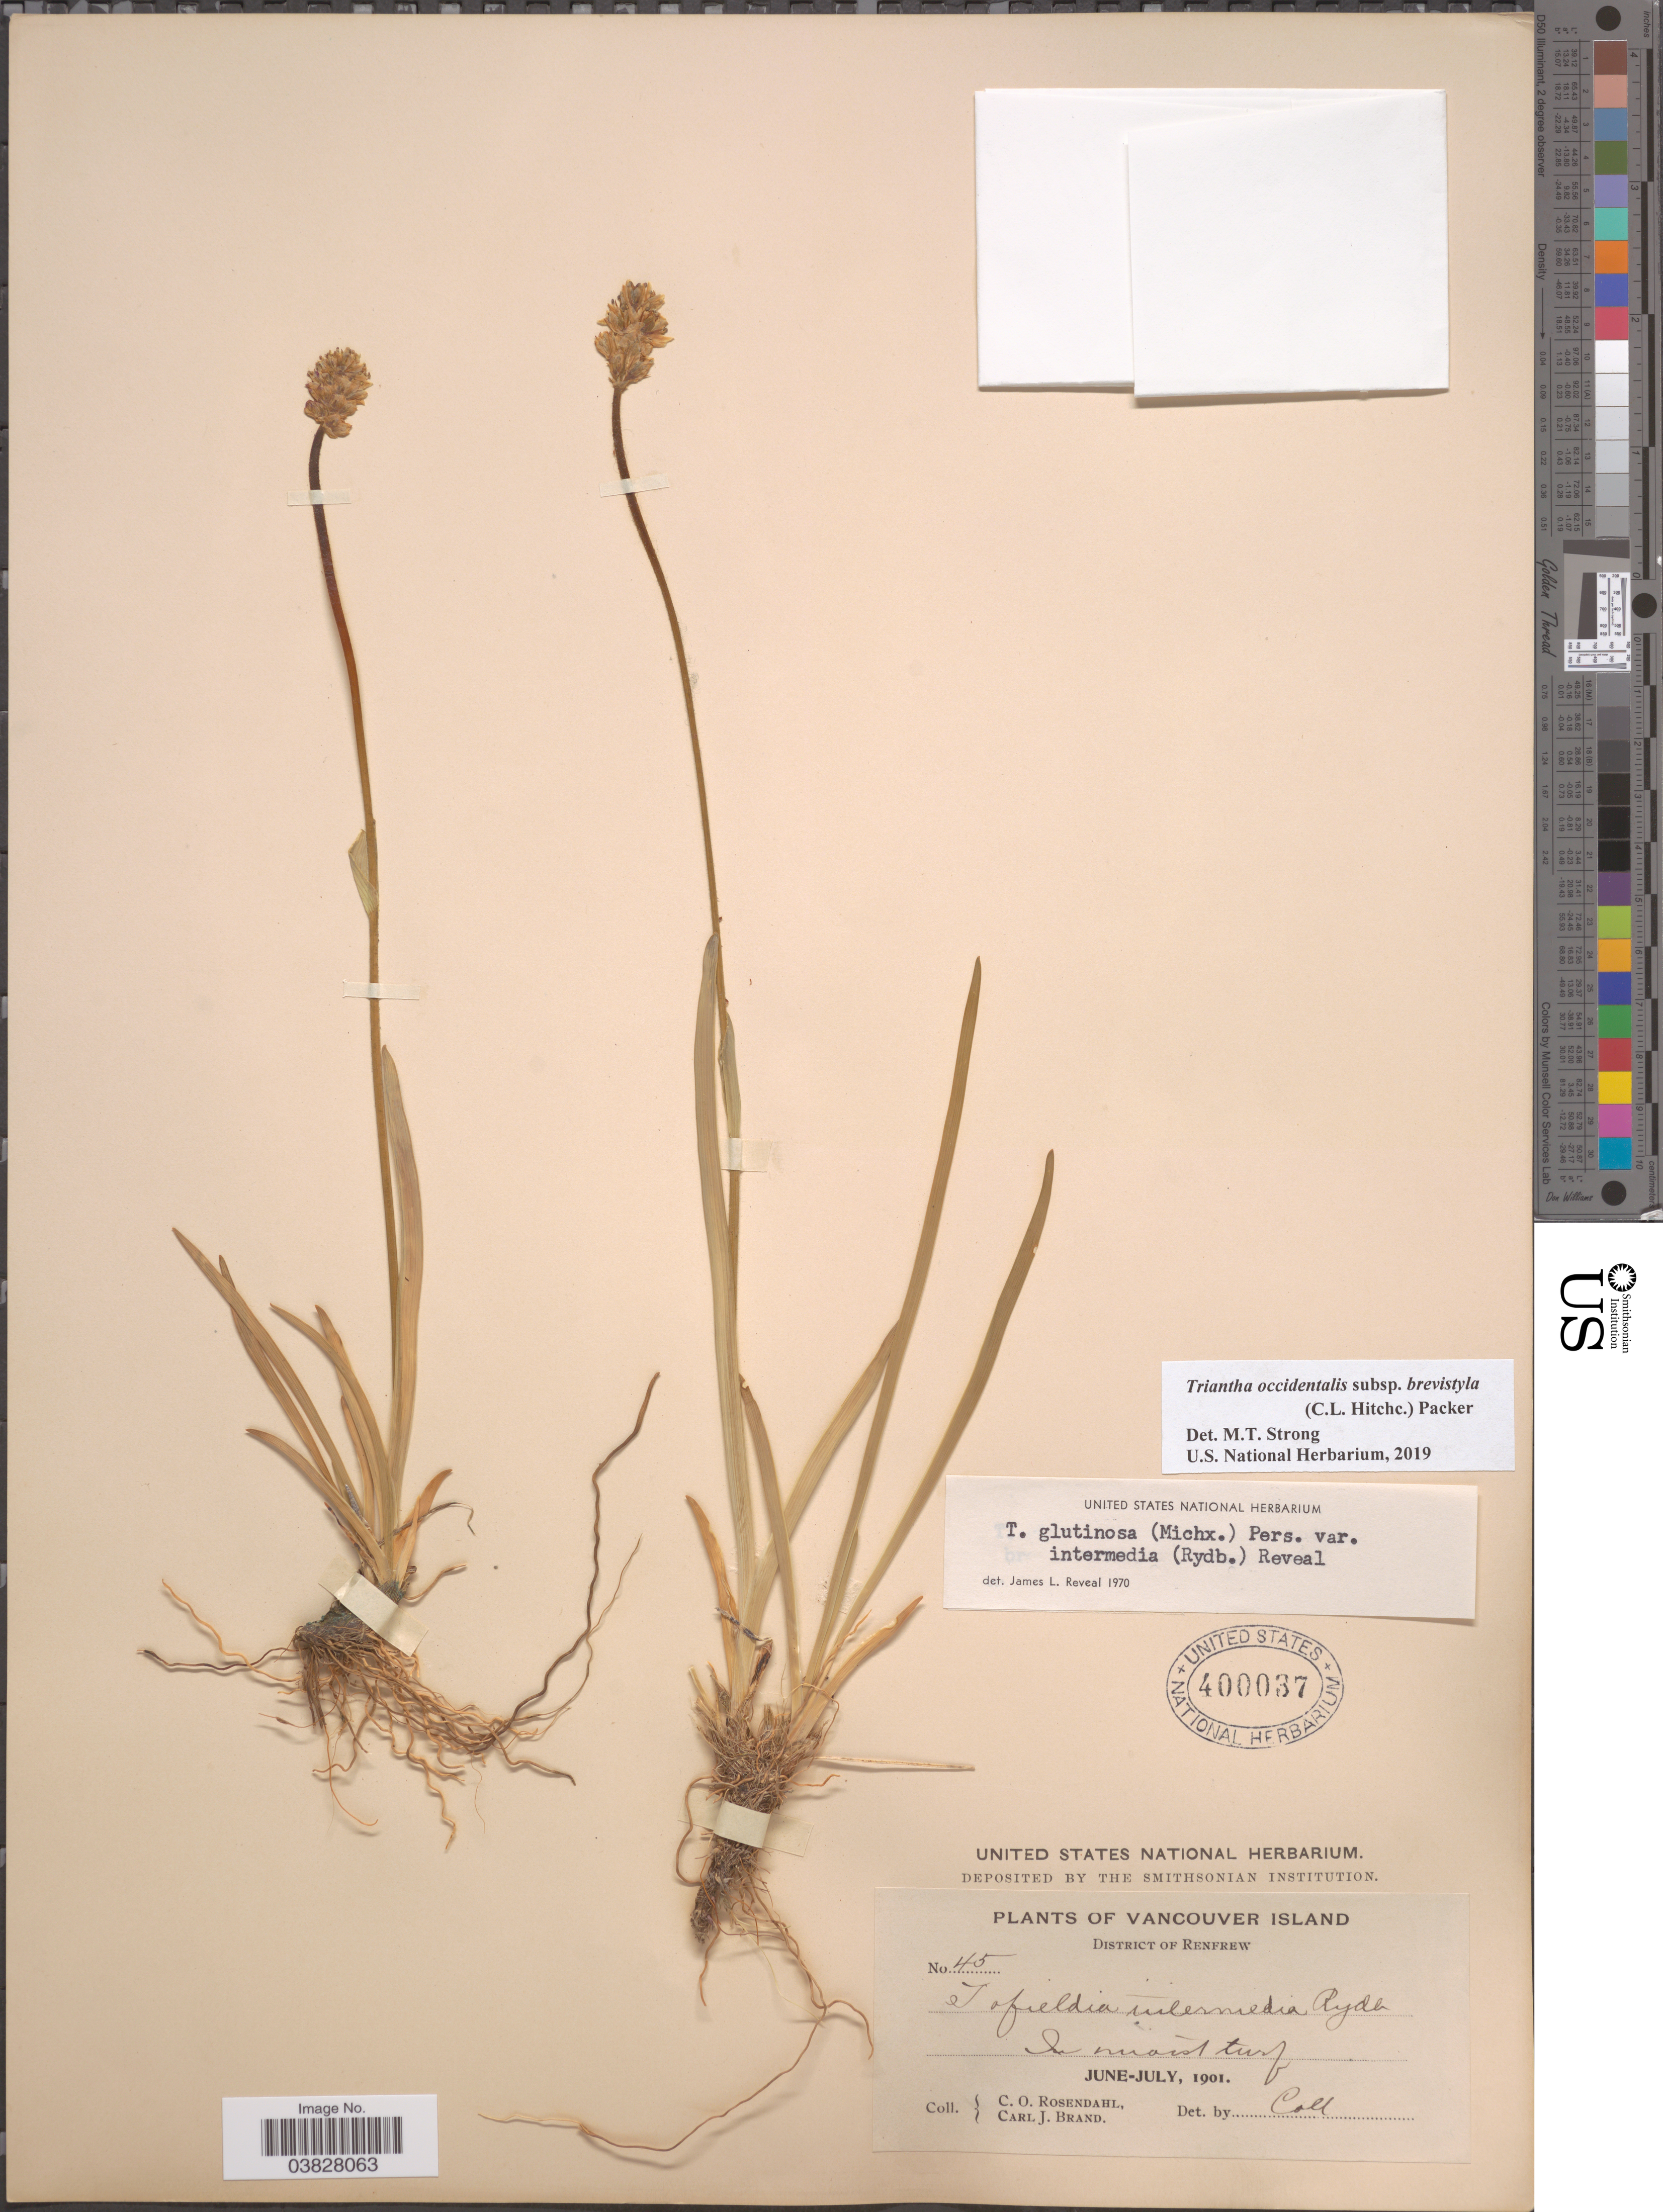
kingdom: Plantae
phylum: Tracheophyta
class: Liliopsida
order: Alismatales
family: Tofieldiaceae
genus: Triantha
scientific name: Triantha occidentalis subsp. brevistyla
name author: (C.L. Hitchc.) Packer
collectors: C. O. Rosendahl & C. J. Brand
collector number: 45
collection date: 1901-06/1901-07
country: Canada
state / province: British Columbia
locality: Vancouver Island. District of Renfrew.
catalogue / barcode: US 400037